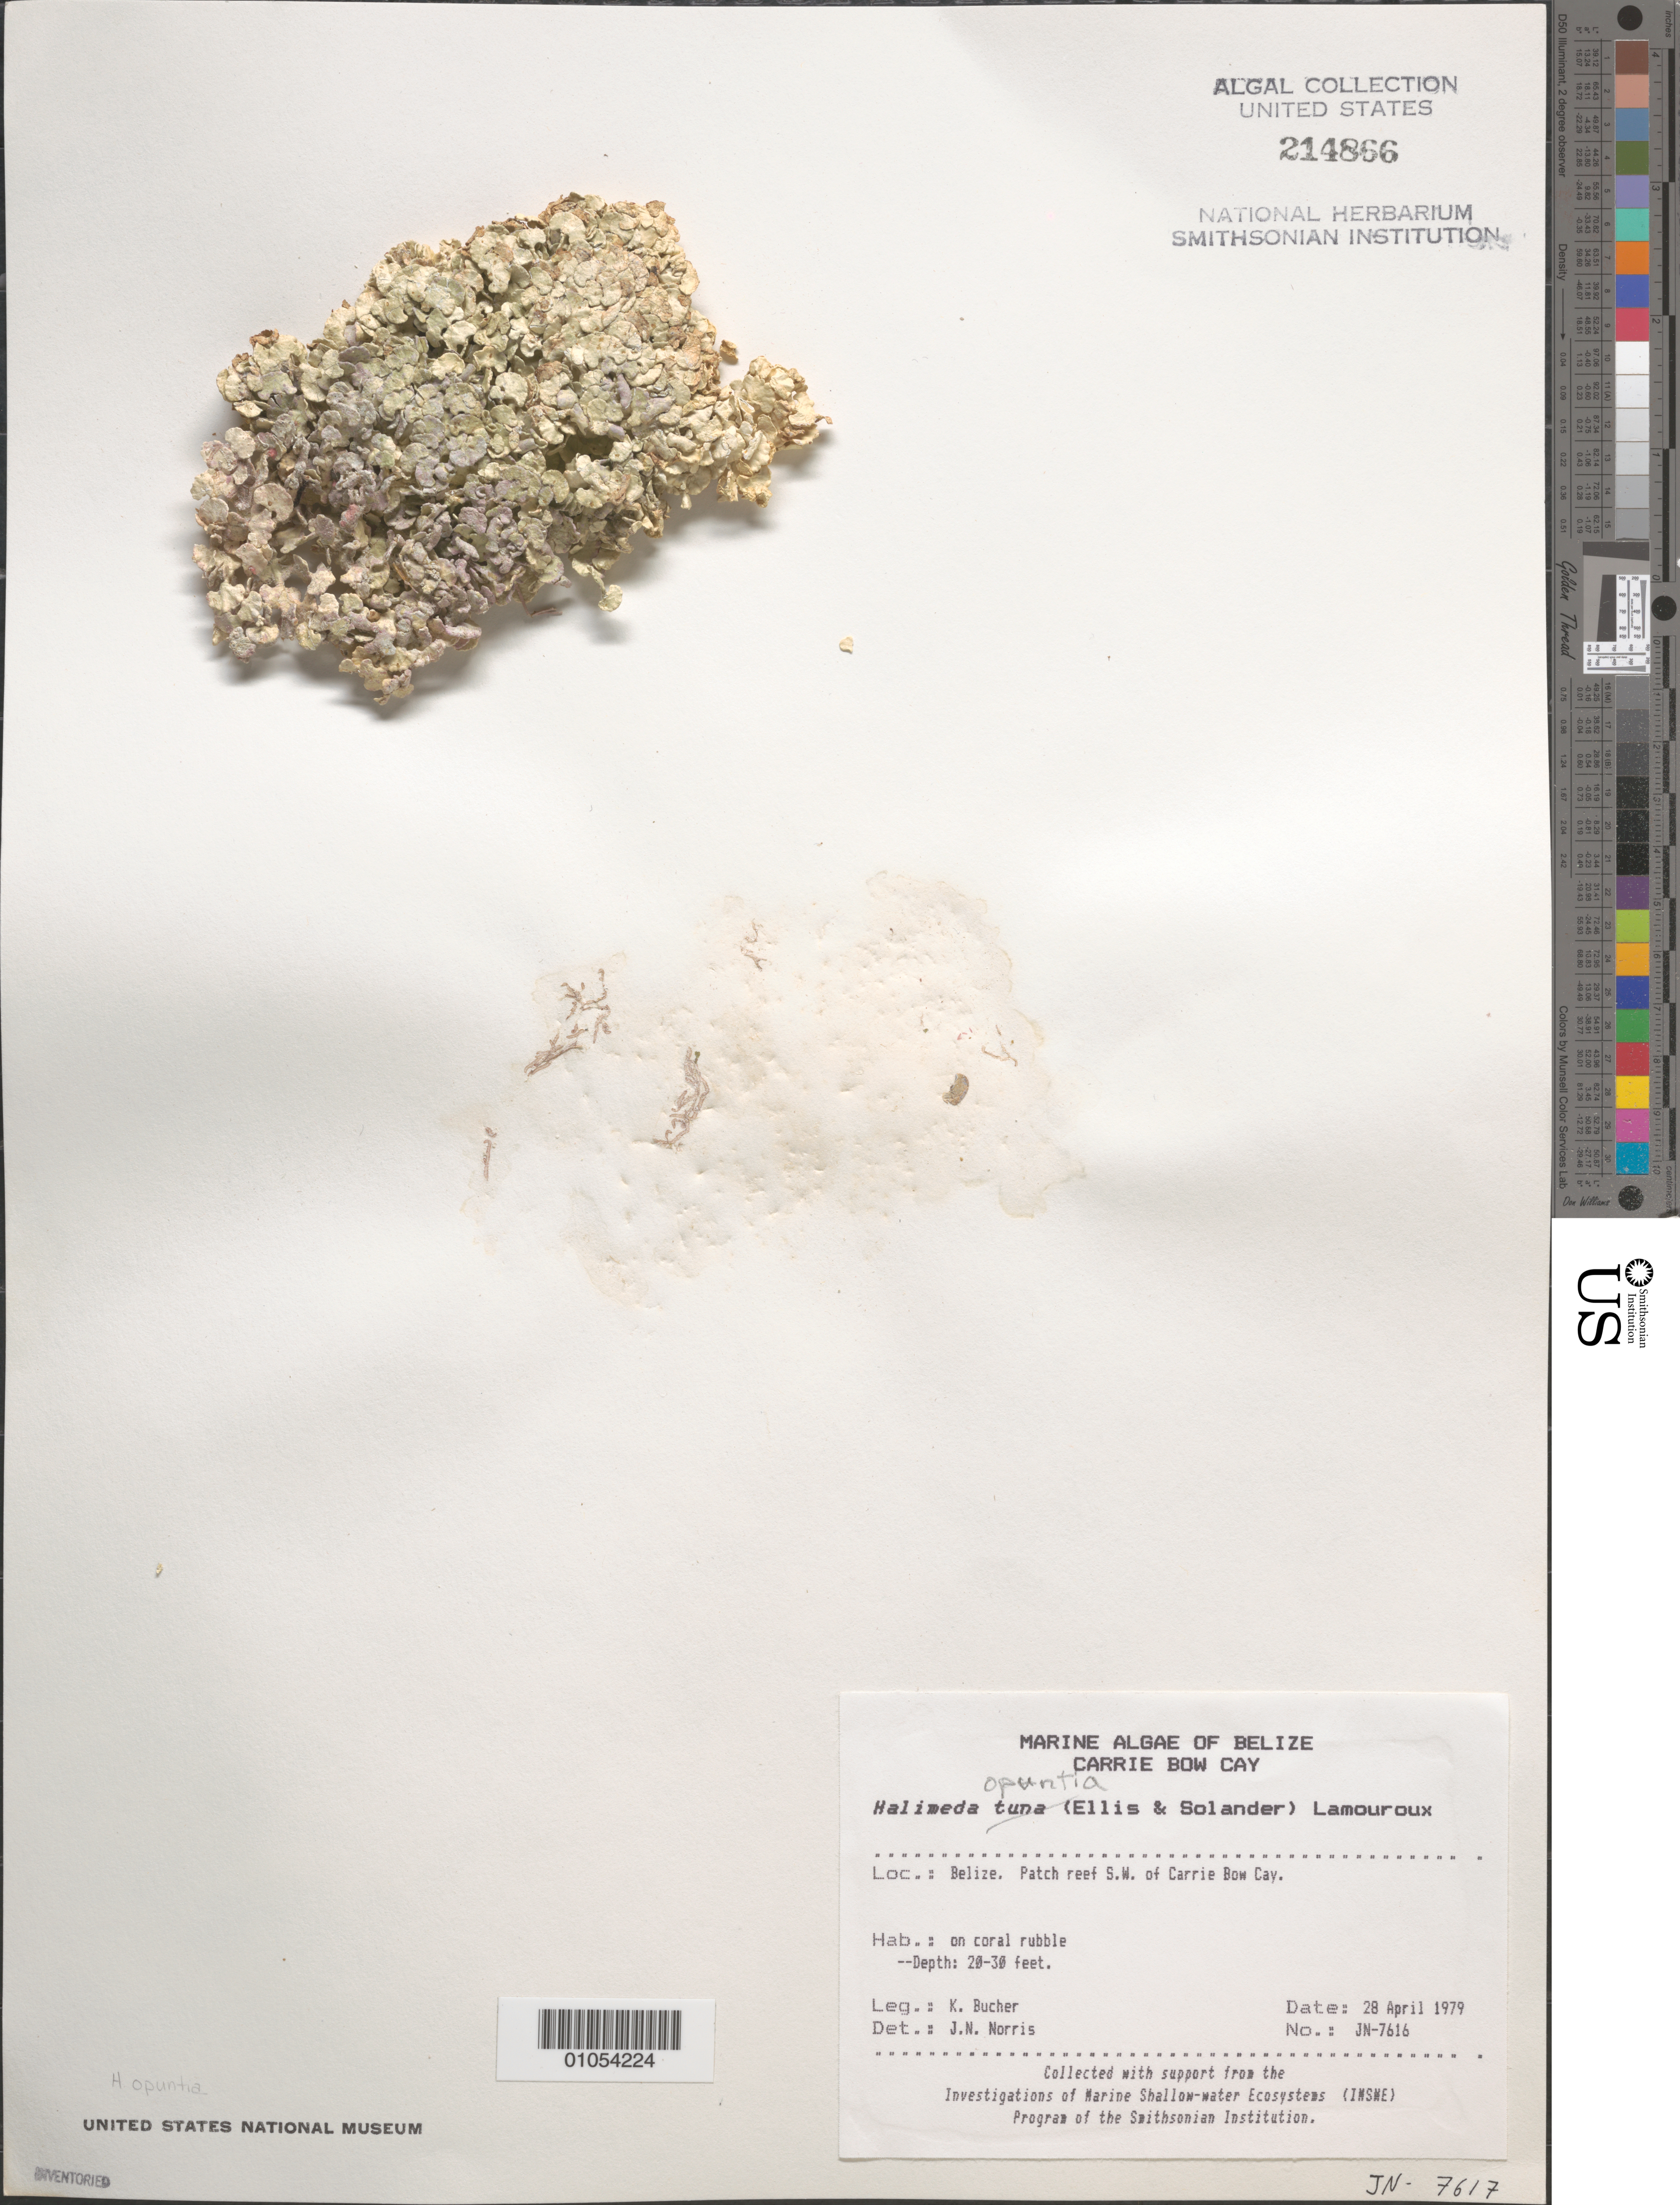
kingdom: Plantae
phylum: Chlorophyta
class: Ulvophyceae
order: Bryopsidales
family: Halimedaceae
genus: Halimeda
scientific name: Halimeda opuntia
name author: (L.) J.V.Lamouroux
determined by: Norris, James N.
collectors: K. E. Bucher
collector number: JN-7616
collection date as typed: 28 Apr 1979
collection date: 1979-04-28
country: Belize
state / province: Stann Creek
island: Carrie Bow Cay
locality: Patch reef southwest of Carrie Bow Cay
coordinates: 16 48'N, 88 05'W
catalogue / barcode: US 214866